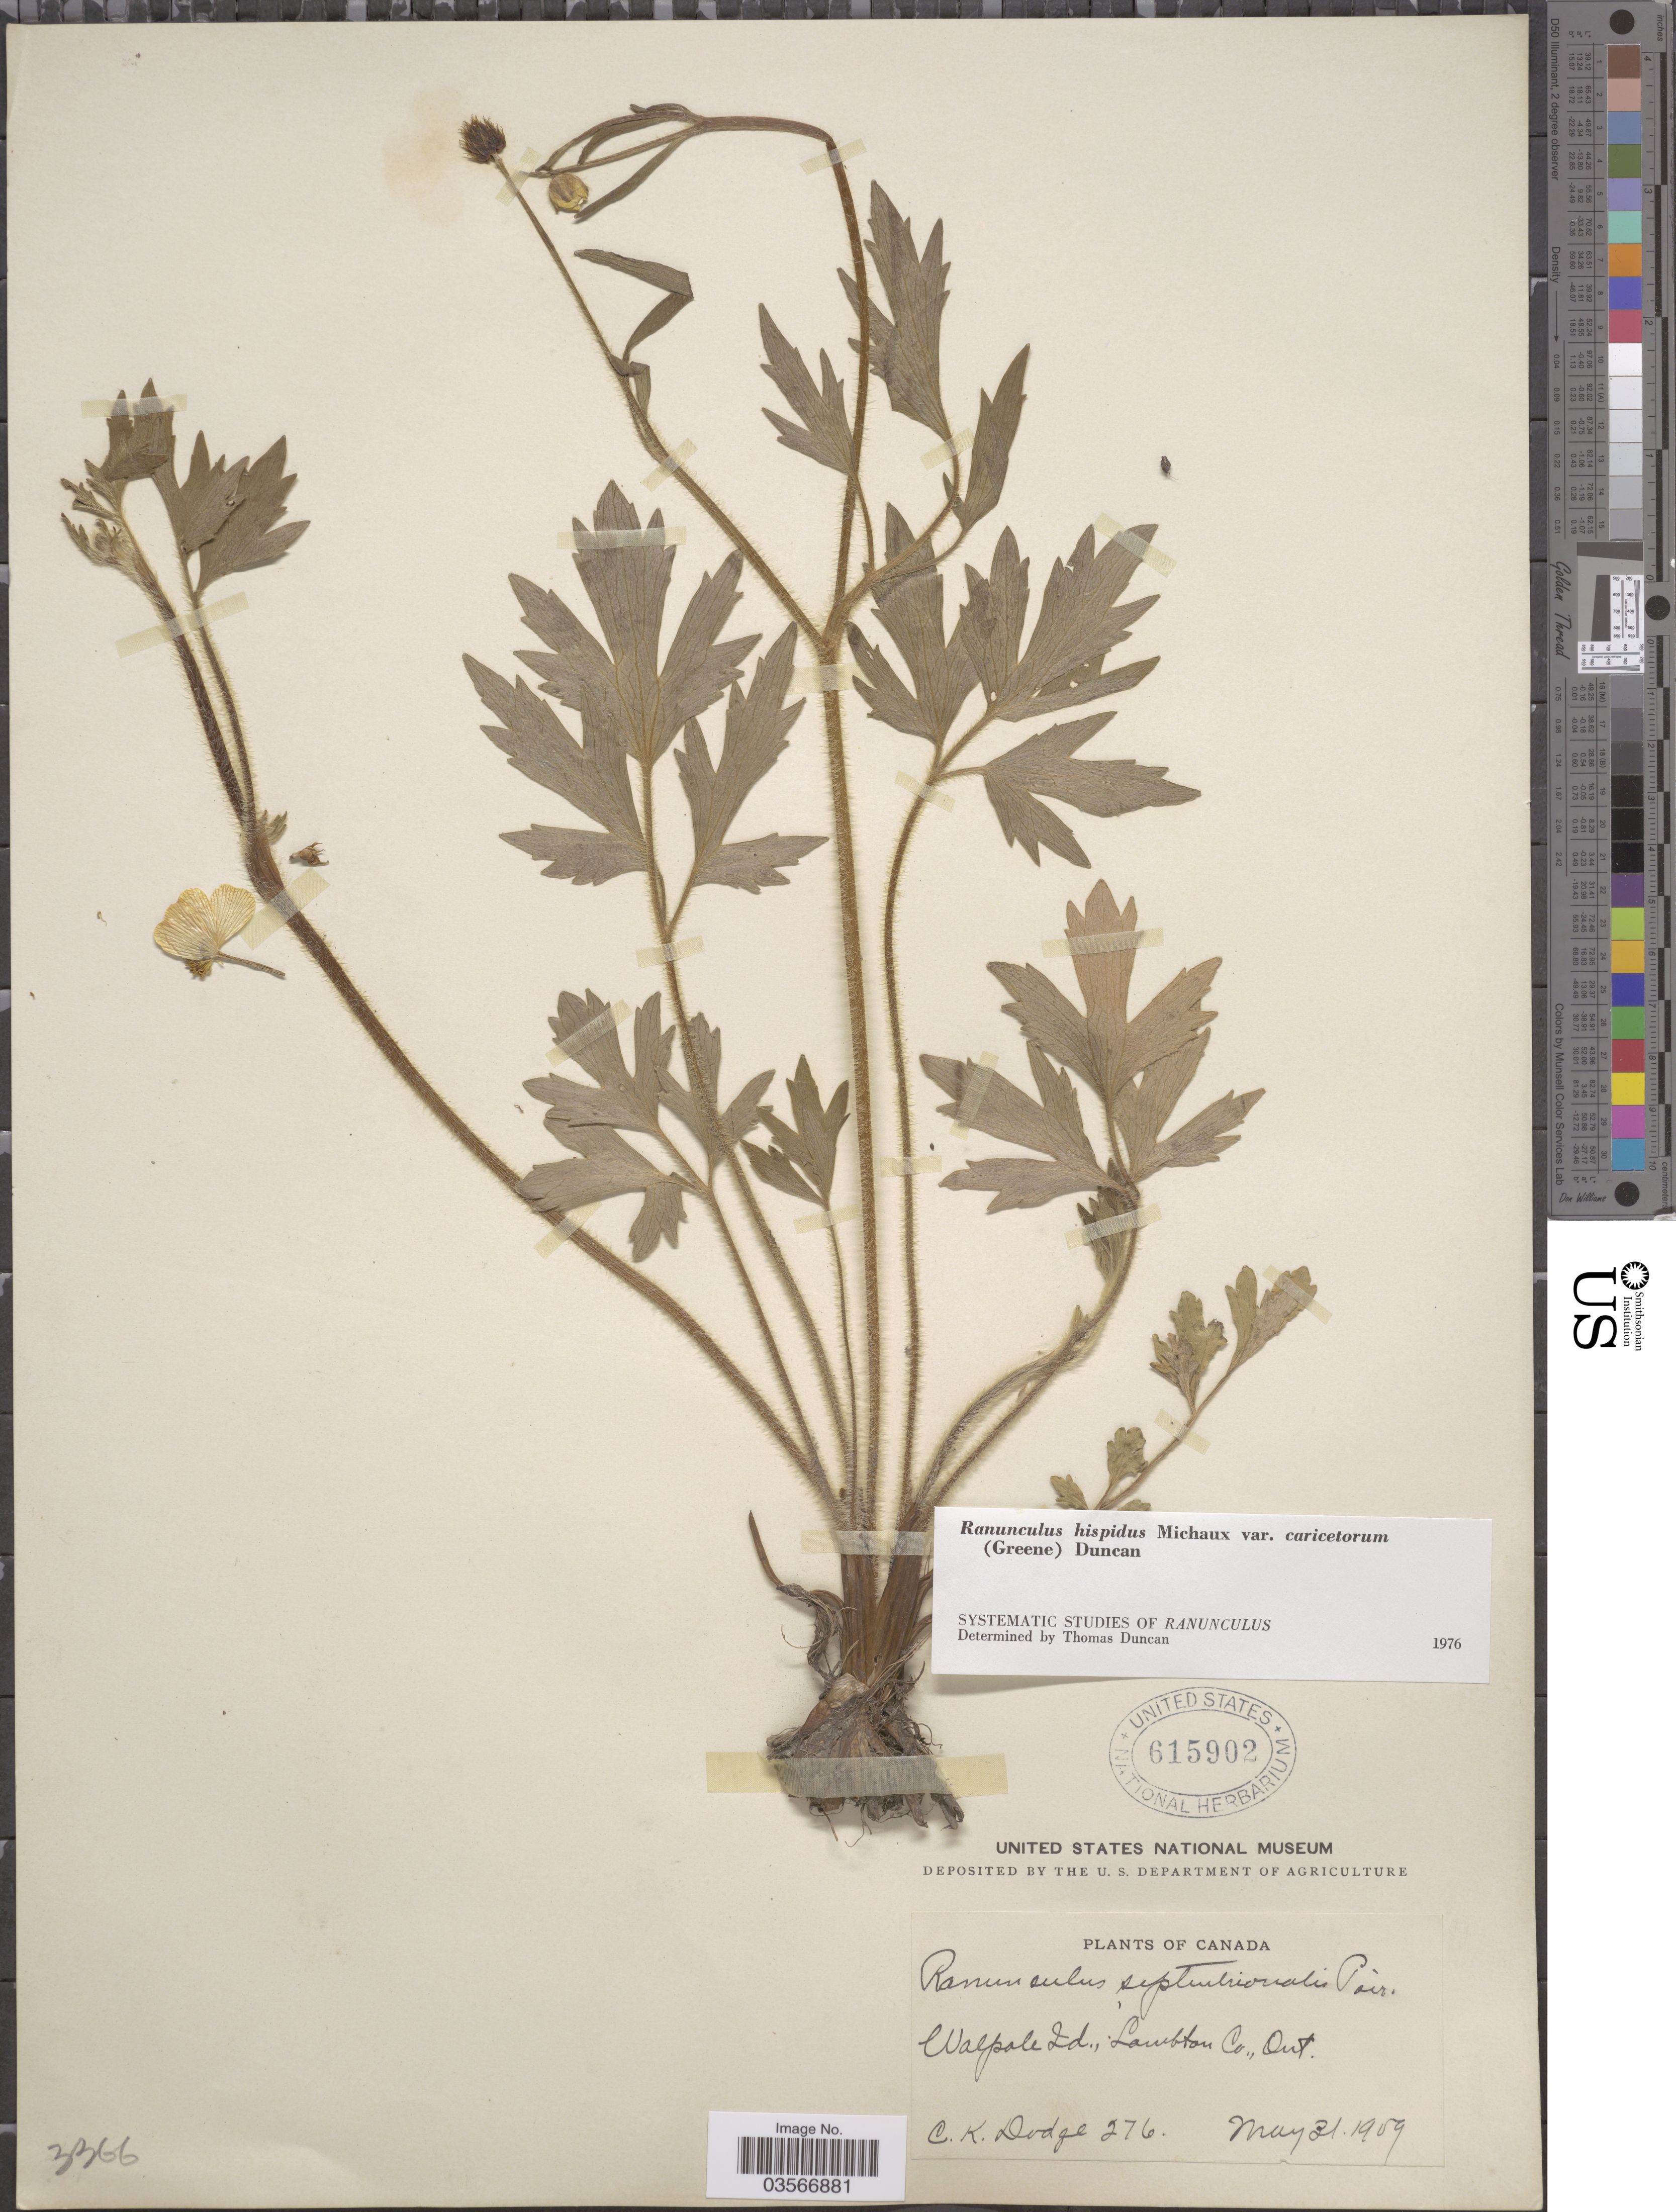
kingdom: Plantae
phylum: Tracheophyta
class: Magnoliopsida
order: Ranunculales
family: Ranunculaceae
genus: Ranunculus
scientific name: Ranunculus hispidus var. caricetorum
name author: Michx.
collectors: C. Dodge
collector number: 276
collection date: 1909-05-31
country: Canada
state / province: Ontario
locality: Walpole Id., Lambton Co.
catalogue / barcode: US 615902